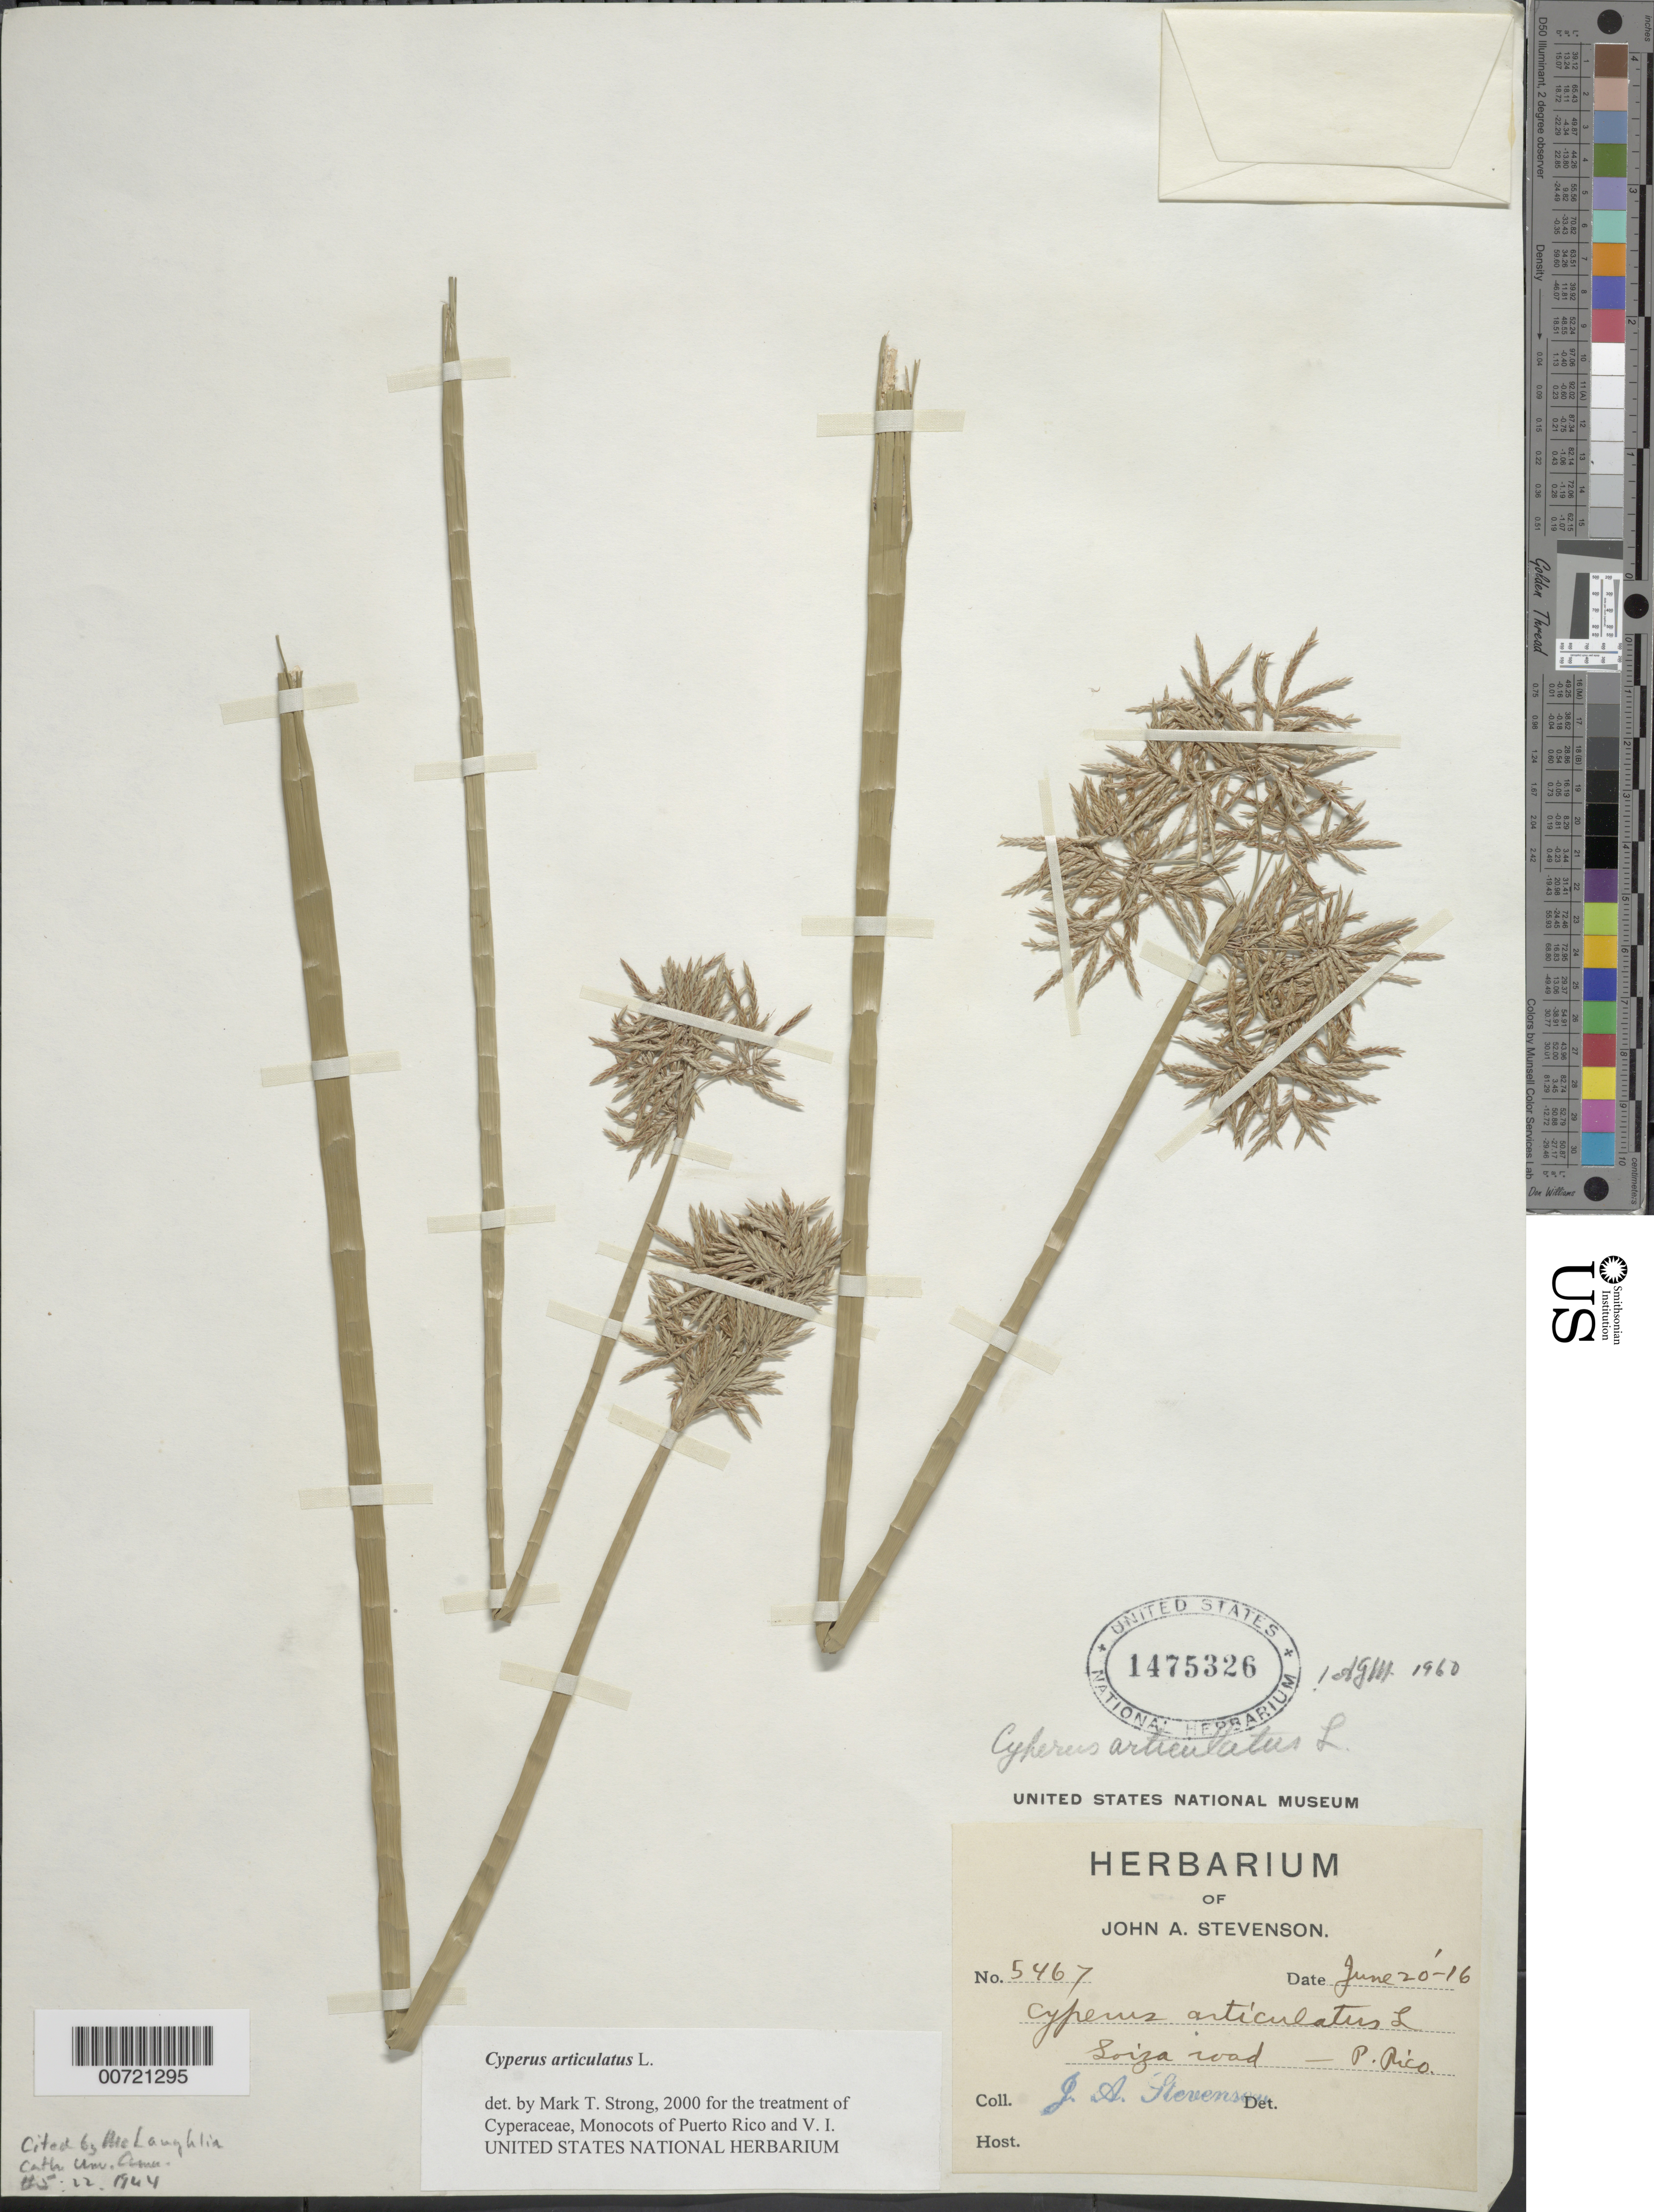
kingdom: Plantae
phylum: Tracheophyta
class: Liliopsida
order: Poales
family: Cyperaceae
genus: Cyperus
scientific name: Cyperus articulatus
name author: L.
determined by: Strong, M. T., (US), Smithsonian Institution - National Museum of Natural History (UNITED STATES)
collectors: J. Stevenson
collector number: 5467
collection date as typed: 20 Jun 1916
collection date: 1916-06-20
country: Puerto Rico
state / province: Loíza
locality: Loiza road.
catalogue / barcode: US 1475326